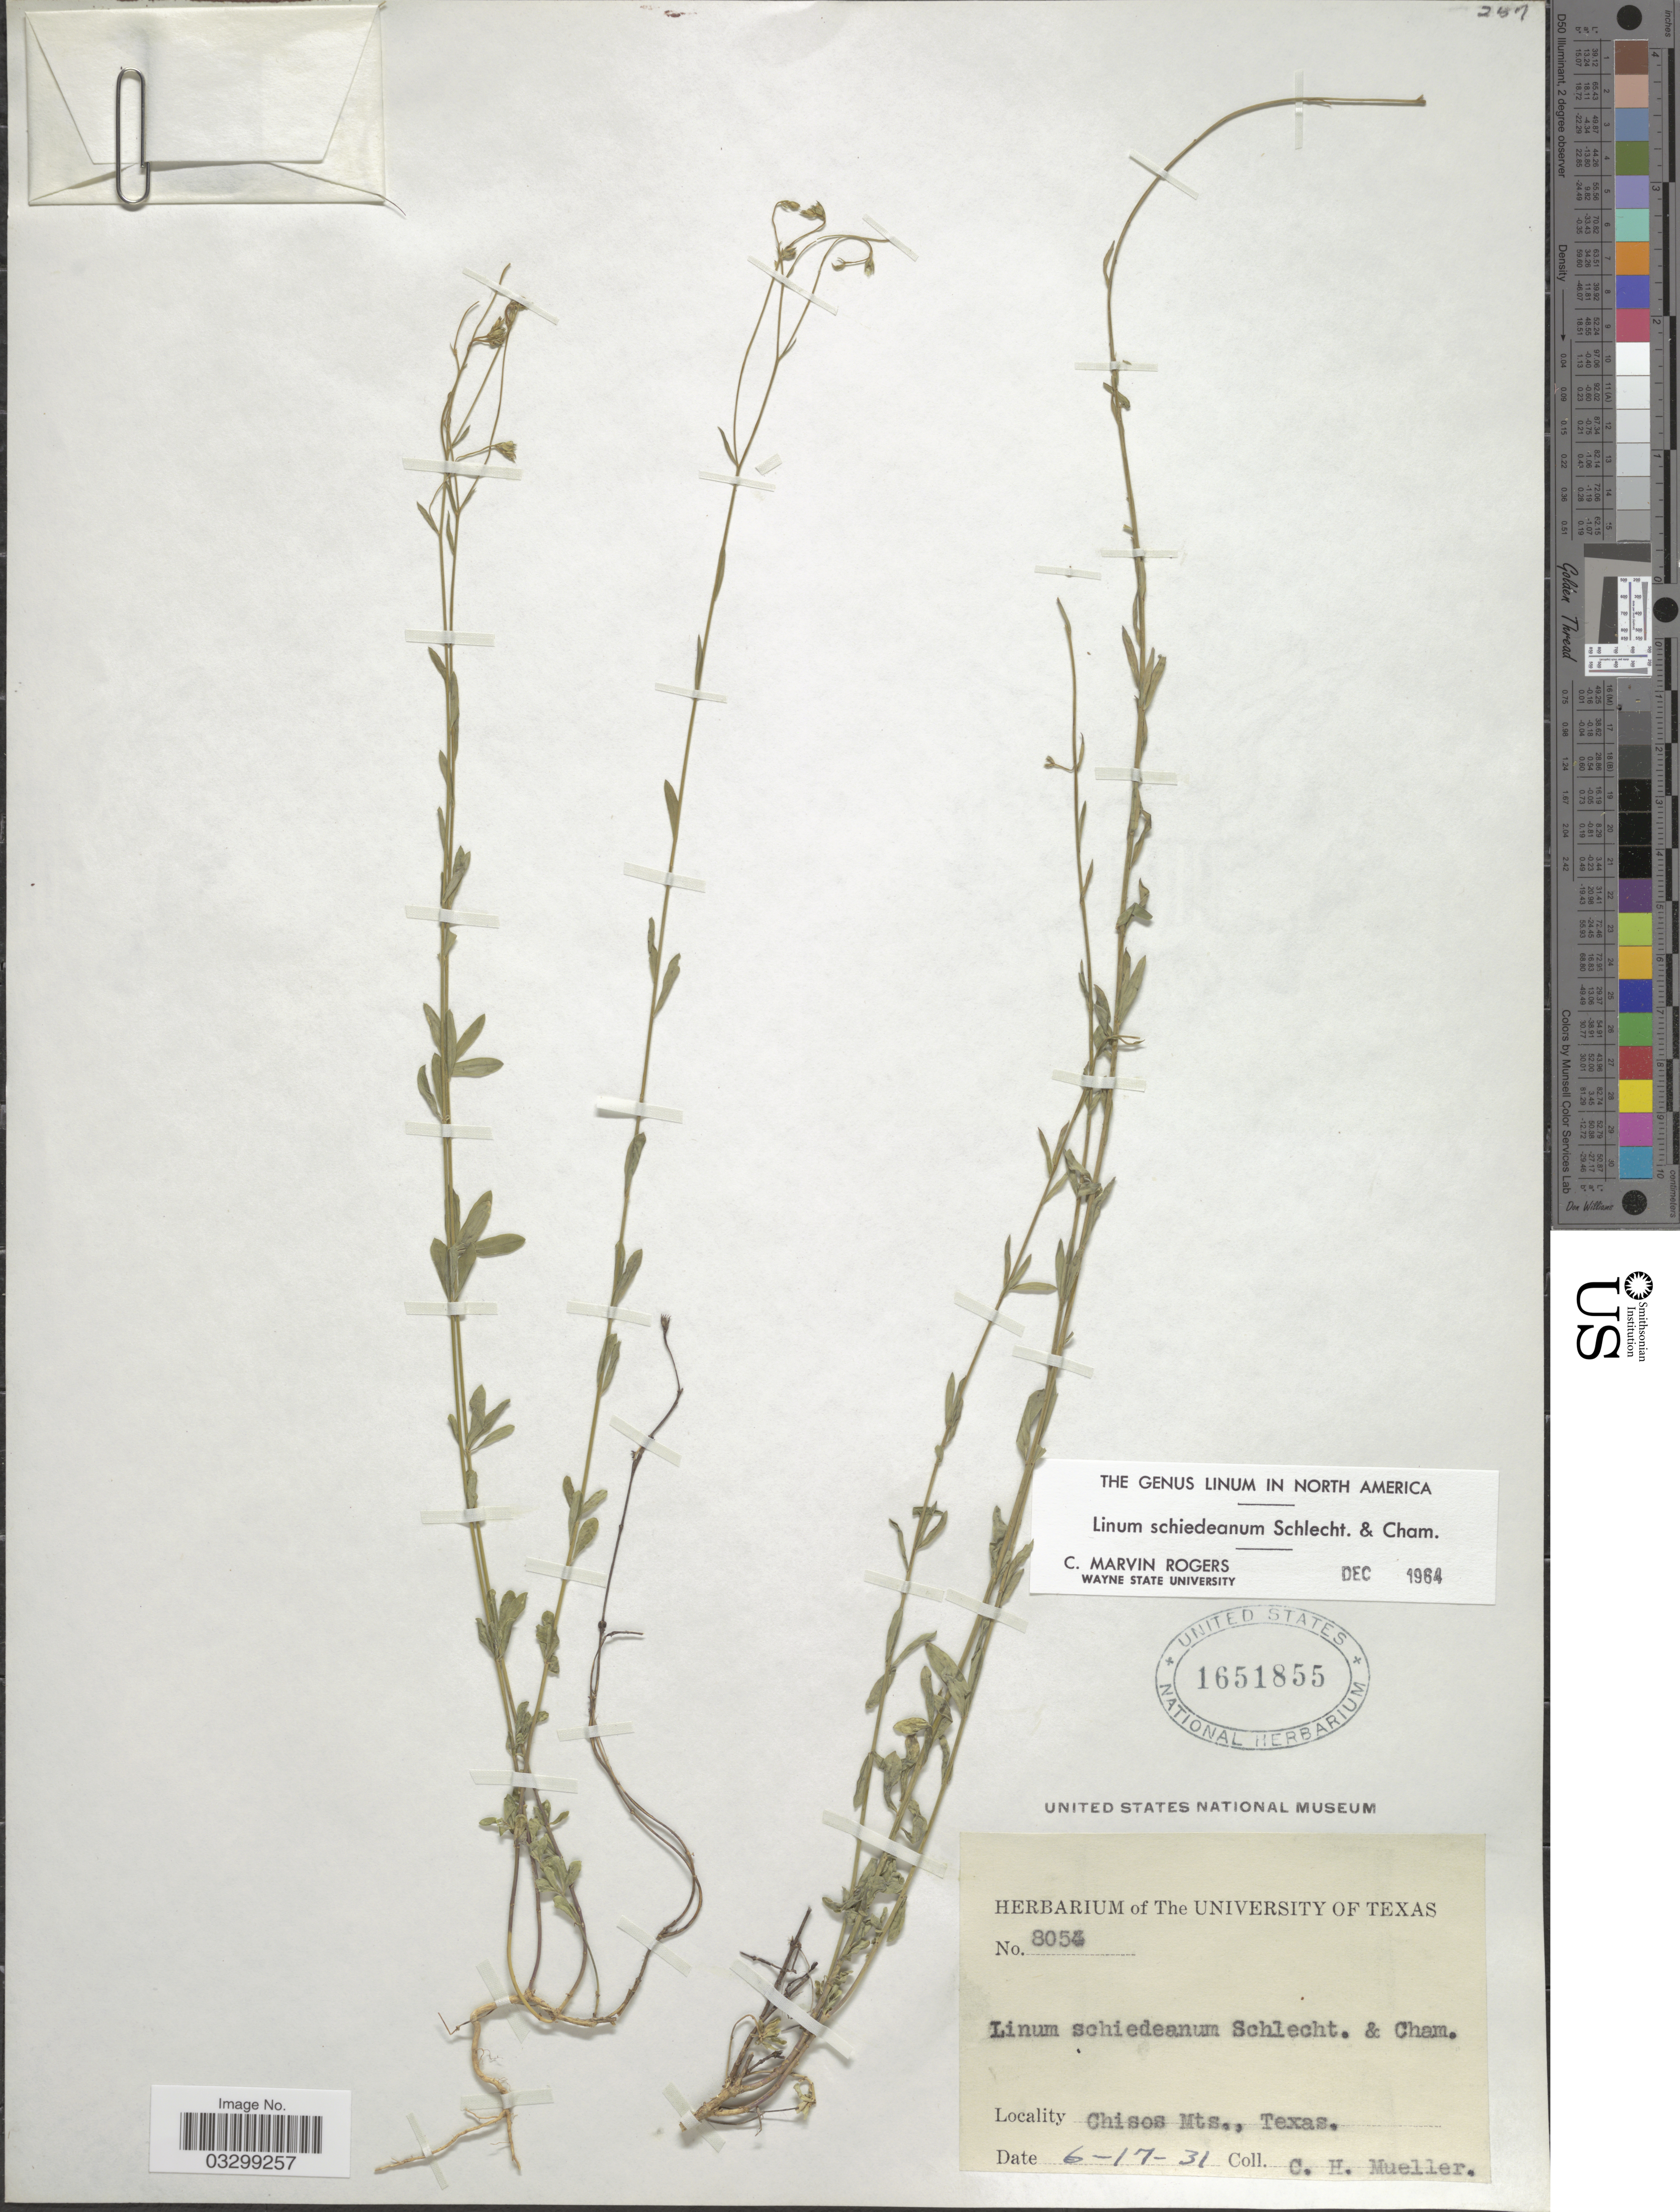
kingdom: Plantae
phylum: Tracheophyta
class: Magnoliopsida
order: Malpighiales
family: Linaceae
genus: Linum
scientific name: Linum schiedeanum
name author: Schltdl. & Cham.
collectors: C. H. Mueller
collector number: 8054*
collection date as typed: Transcribed d/m/y: 17/6/31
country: United States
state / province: Texas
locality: Chisos Mts.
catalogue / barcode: US 1651855